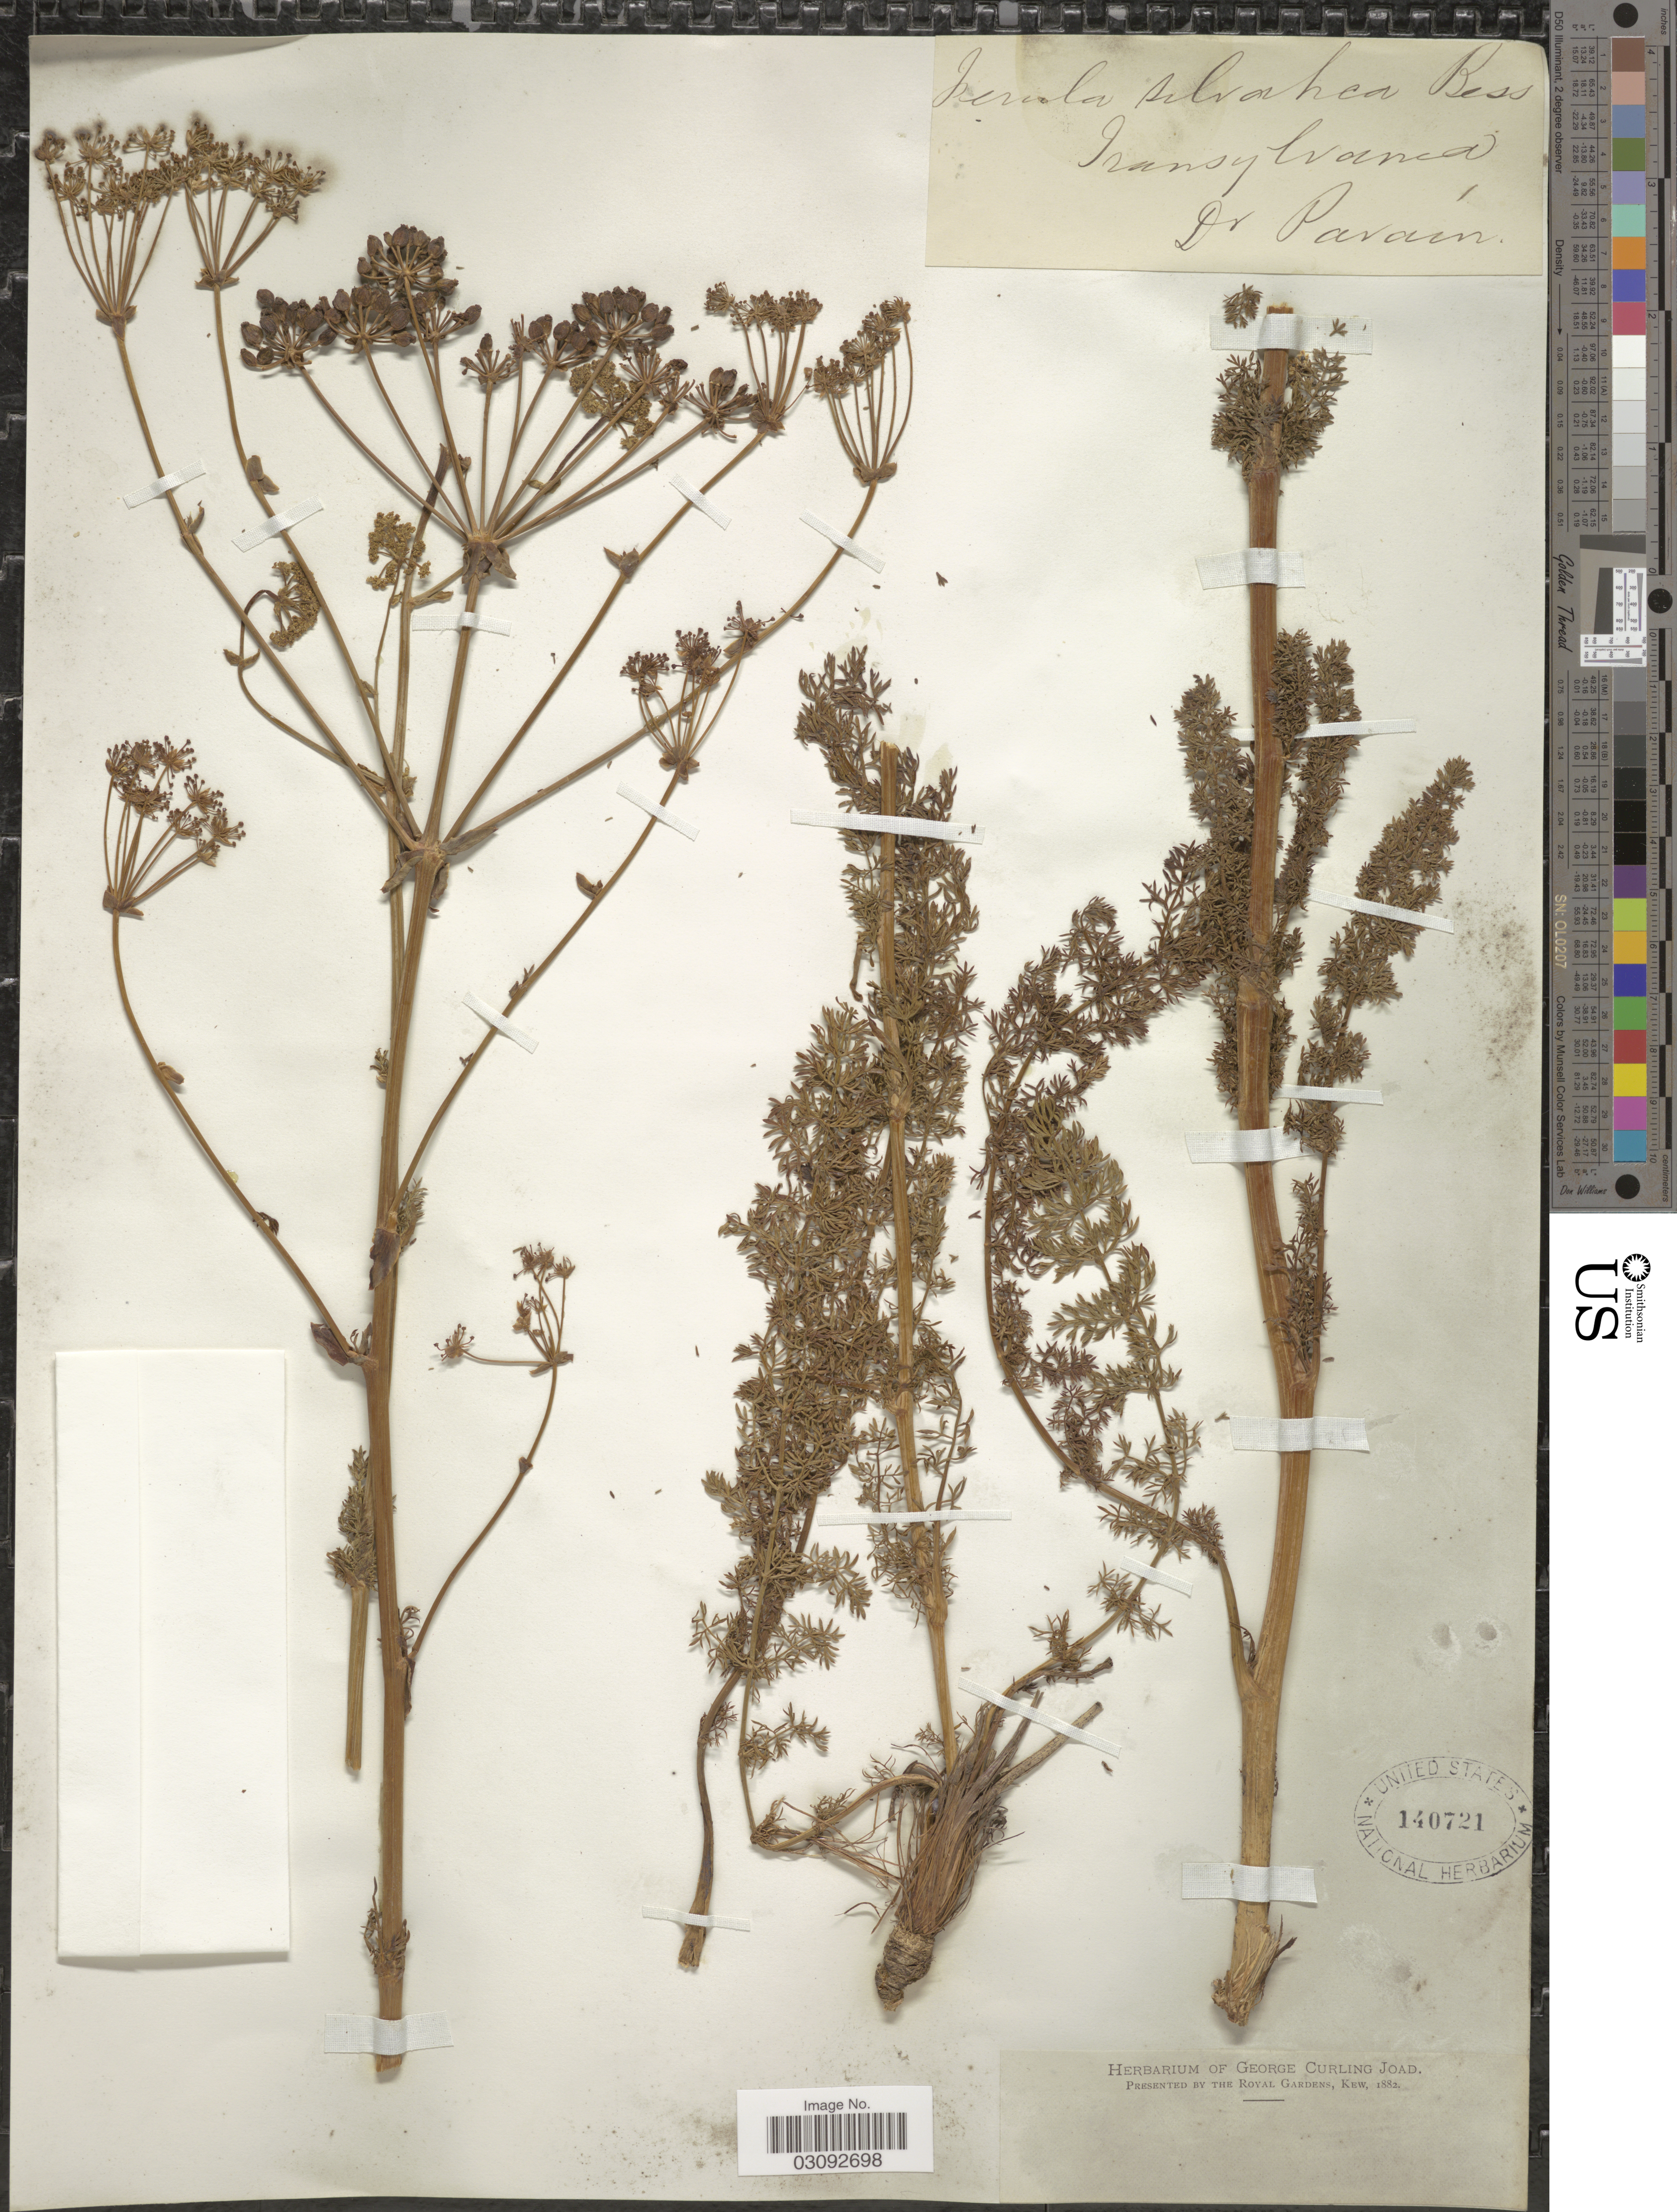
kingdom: Plantae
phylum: Tracheophyta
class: Magnoliopsida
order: Apiales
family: Apiaceae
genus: Ferulago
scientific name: Ferulago sylvatica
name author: (Besser) Rchb.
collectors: Pavain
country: Romania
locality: Transylvania.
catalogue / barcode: US 140721